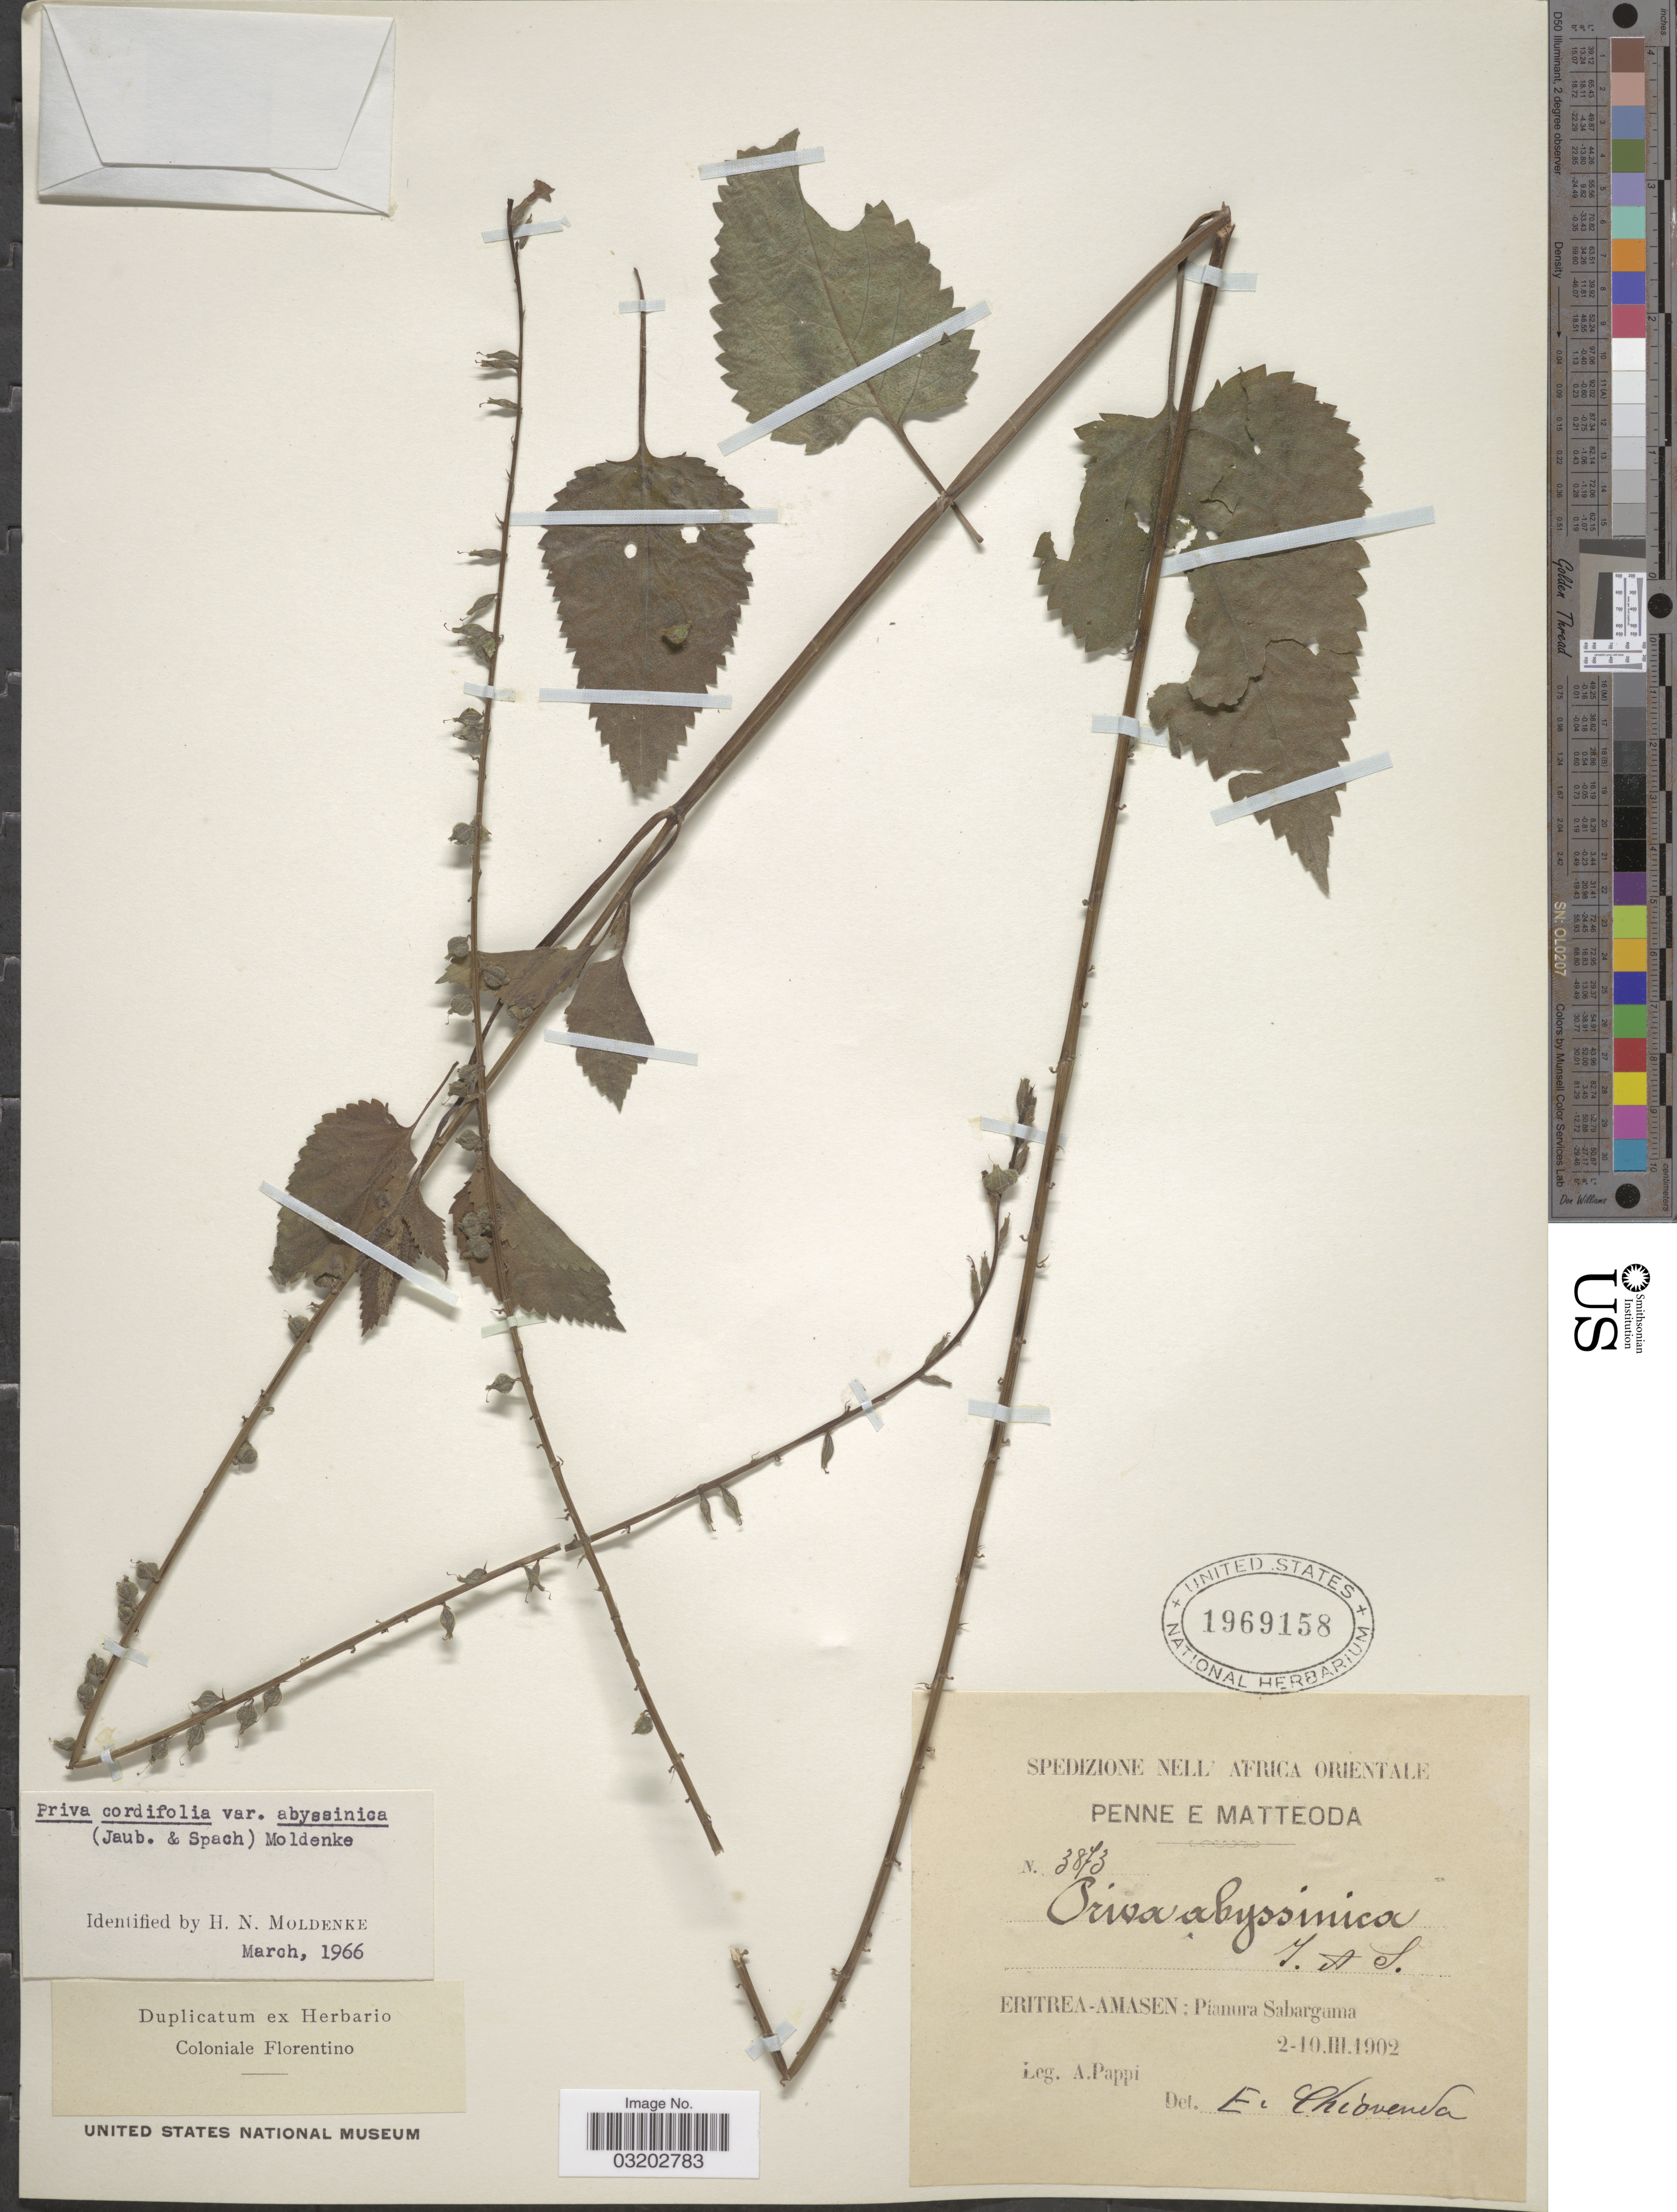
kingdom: Plantae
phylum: Tracheophyta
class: Magnoliopsida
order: Lamiales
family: Verbenaceae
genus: Priva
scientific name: Priva adhaerens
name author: (Forssk.) Chiov.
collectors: A. Pappi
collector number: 3873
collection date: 1902-03-02/1902-03-10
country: Eritrea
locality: Africa Orientale. Eritrea-Amasen: Pianura Sabarguma.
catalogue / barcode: US 1969158